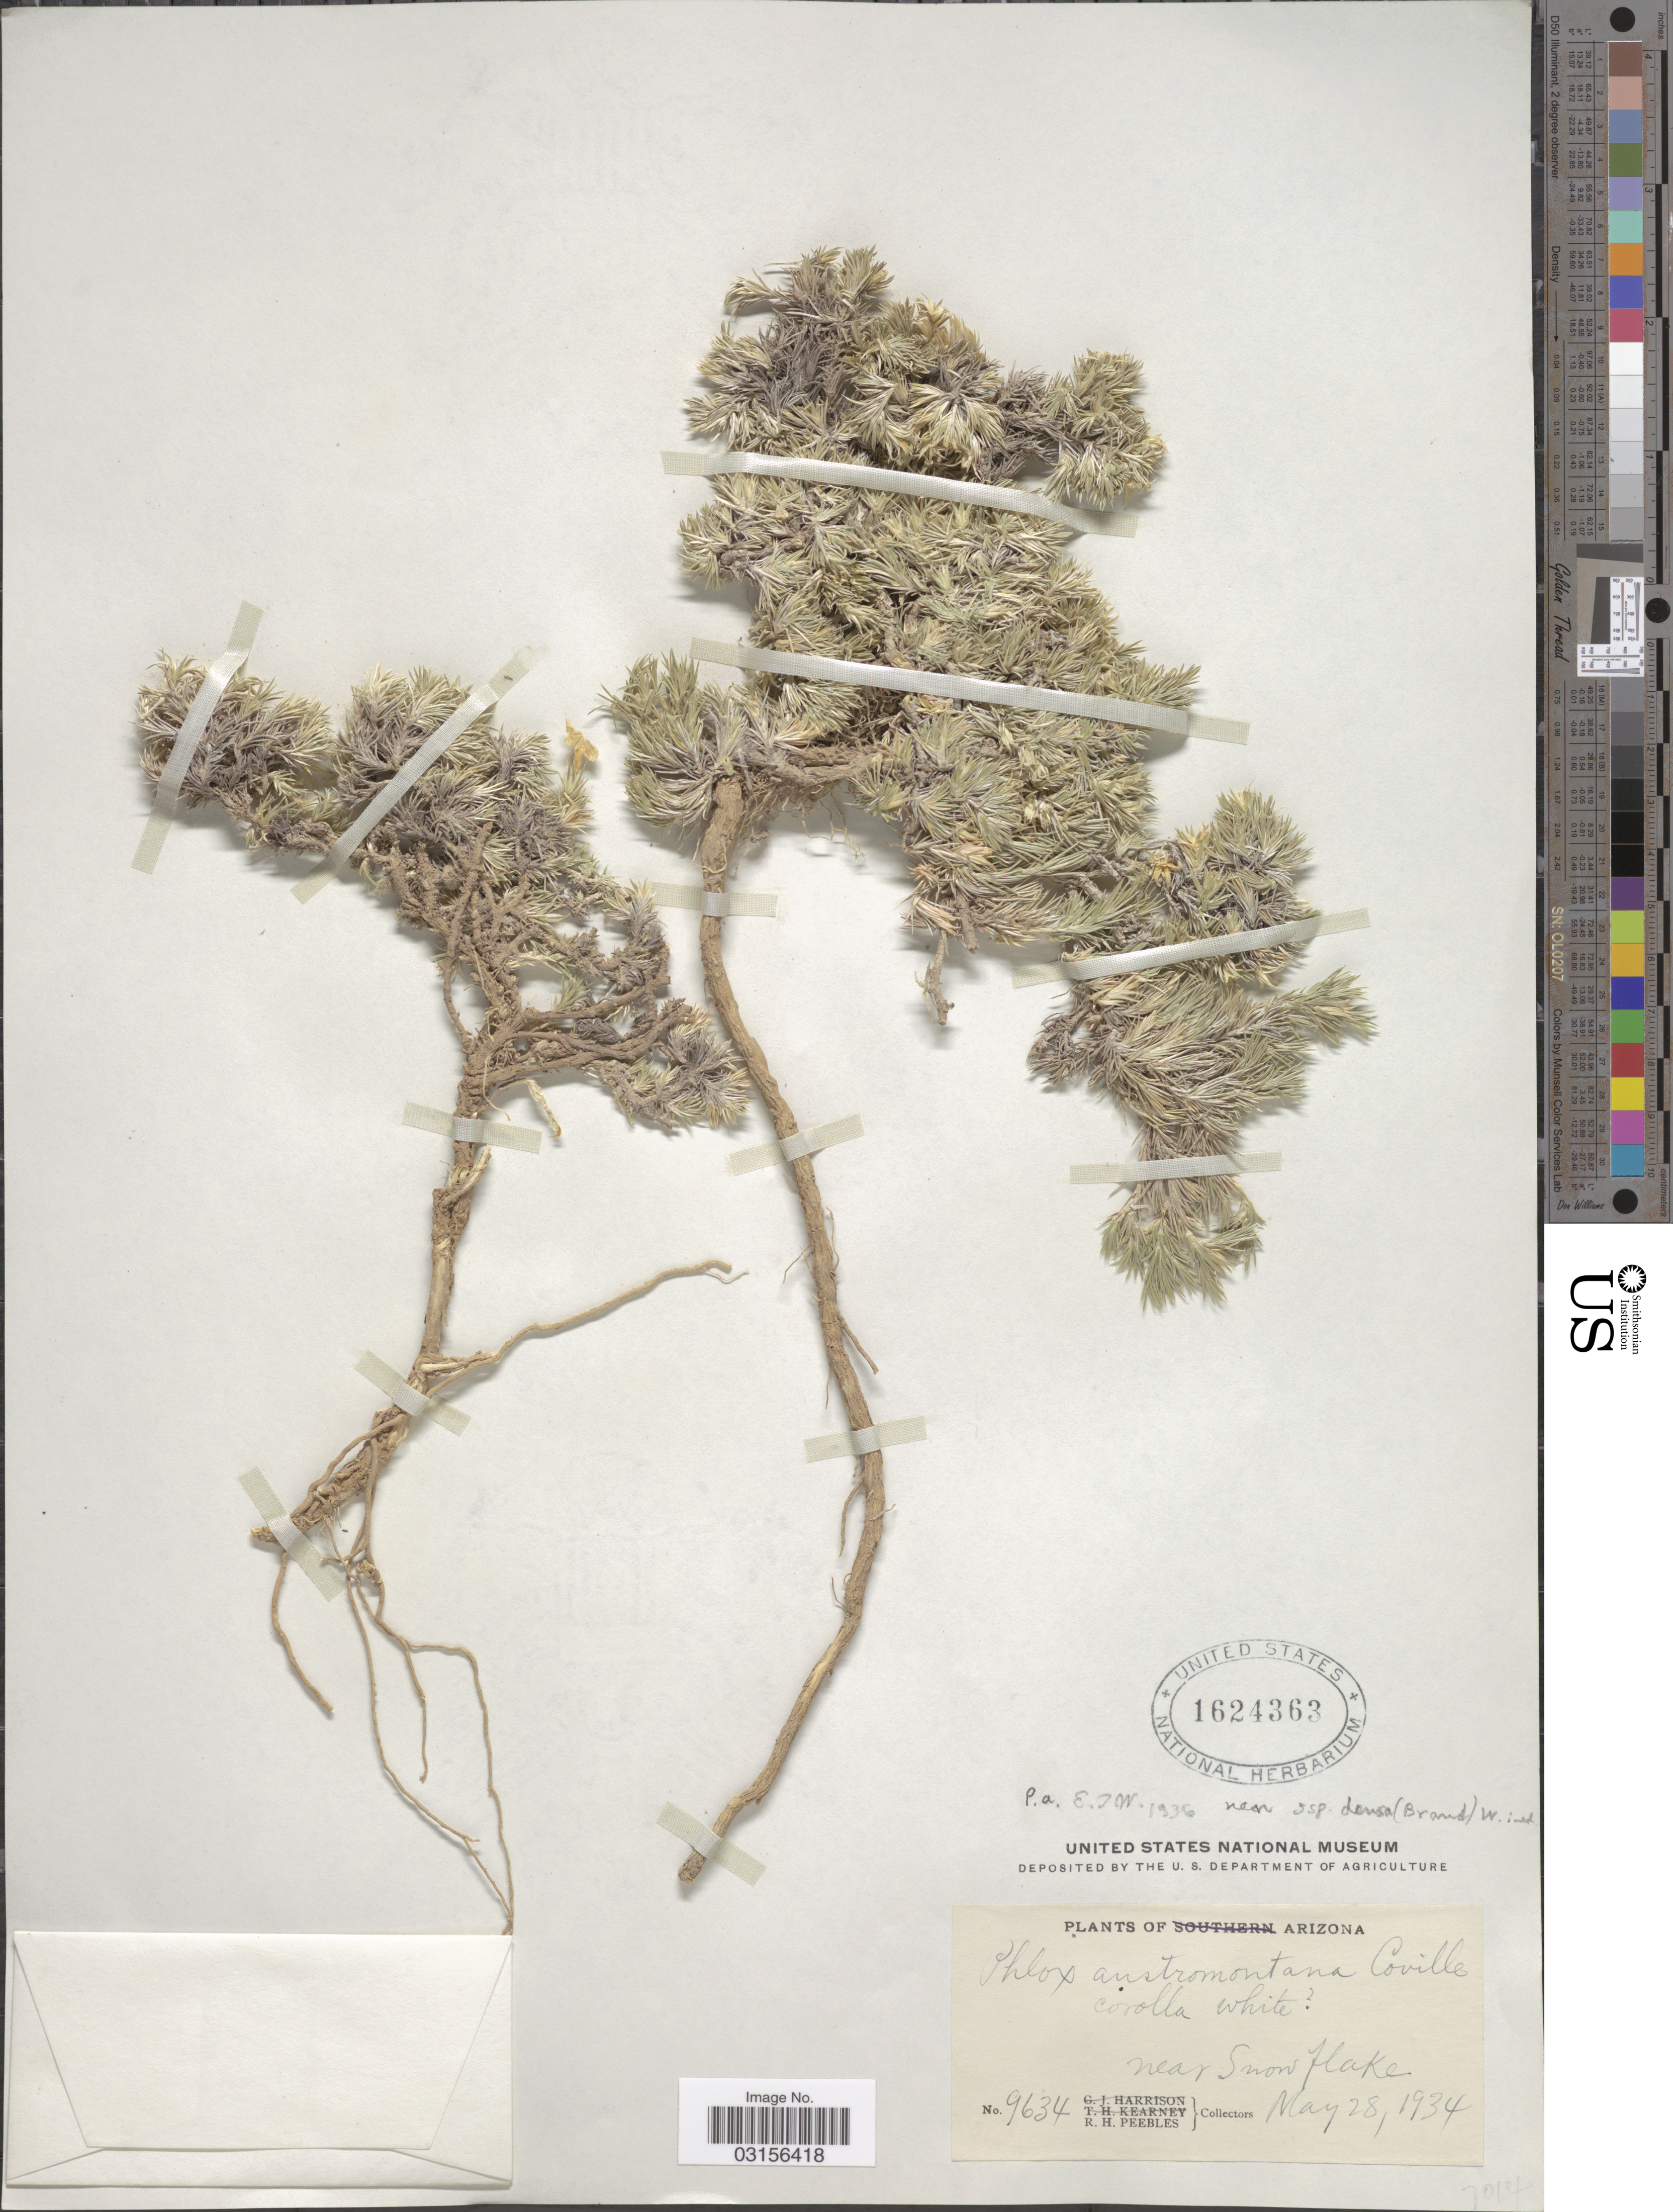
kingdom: Plantae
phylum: Tracheophyta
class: Magnoliopsida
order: Ericales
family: Polemoniaceae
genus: Phlox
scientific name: Phlox austromontana subsp. densa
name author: (Brand) Wherry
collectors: R. H. Peebles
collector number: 9634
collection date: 1934-05-28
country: United States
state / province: Arizona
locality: Near Snowflake.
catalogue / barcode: US 1624363